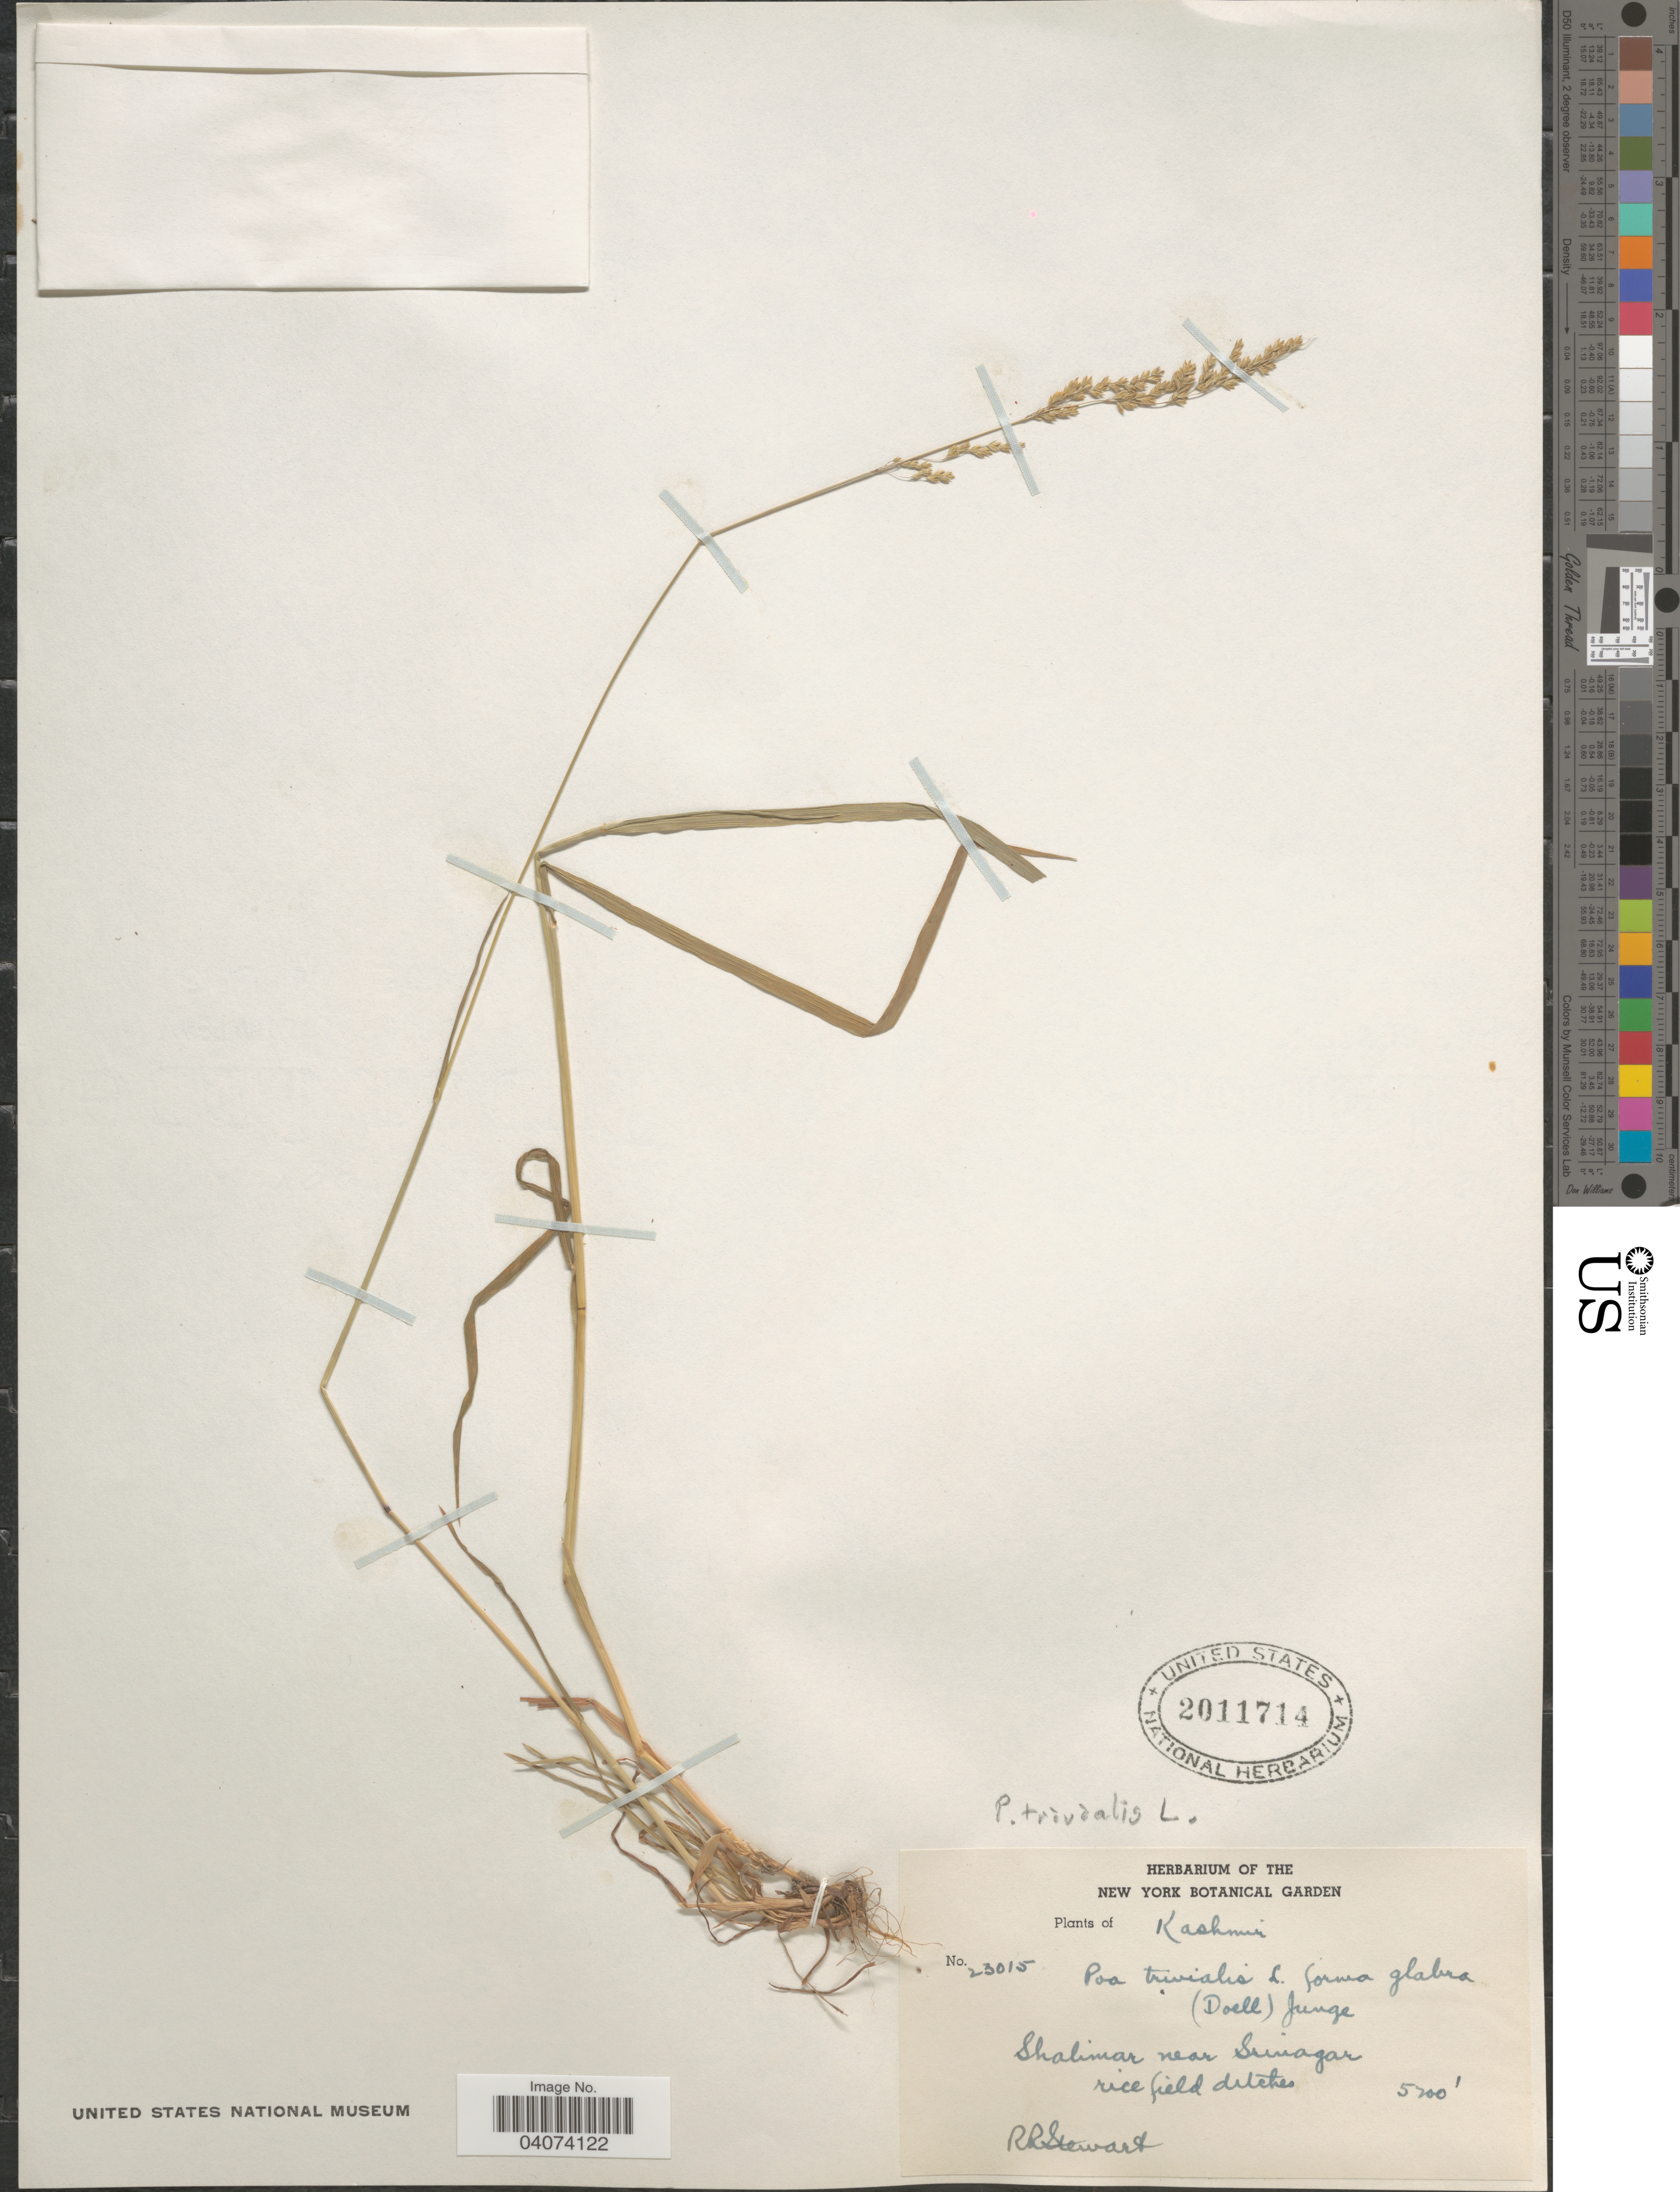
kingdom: Plantae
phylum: Tracheophyta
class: Liliopsida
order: Poales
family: Poaceae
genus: Poa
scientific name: Poa trivialis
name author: L.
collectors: R. Stewart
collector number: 23015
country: India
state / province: Jammu and Kashmir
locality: Kashmir. Shalimar near Srinagar.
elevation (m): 1585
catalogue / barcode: US 2011714